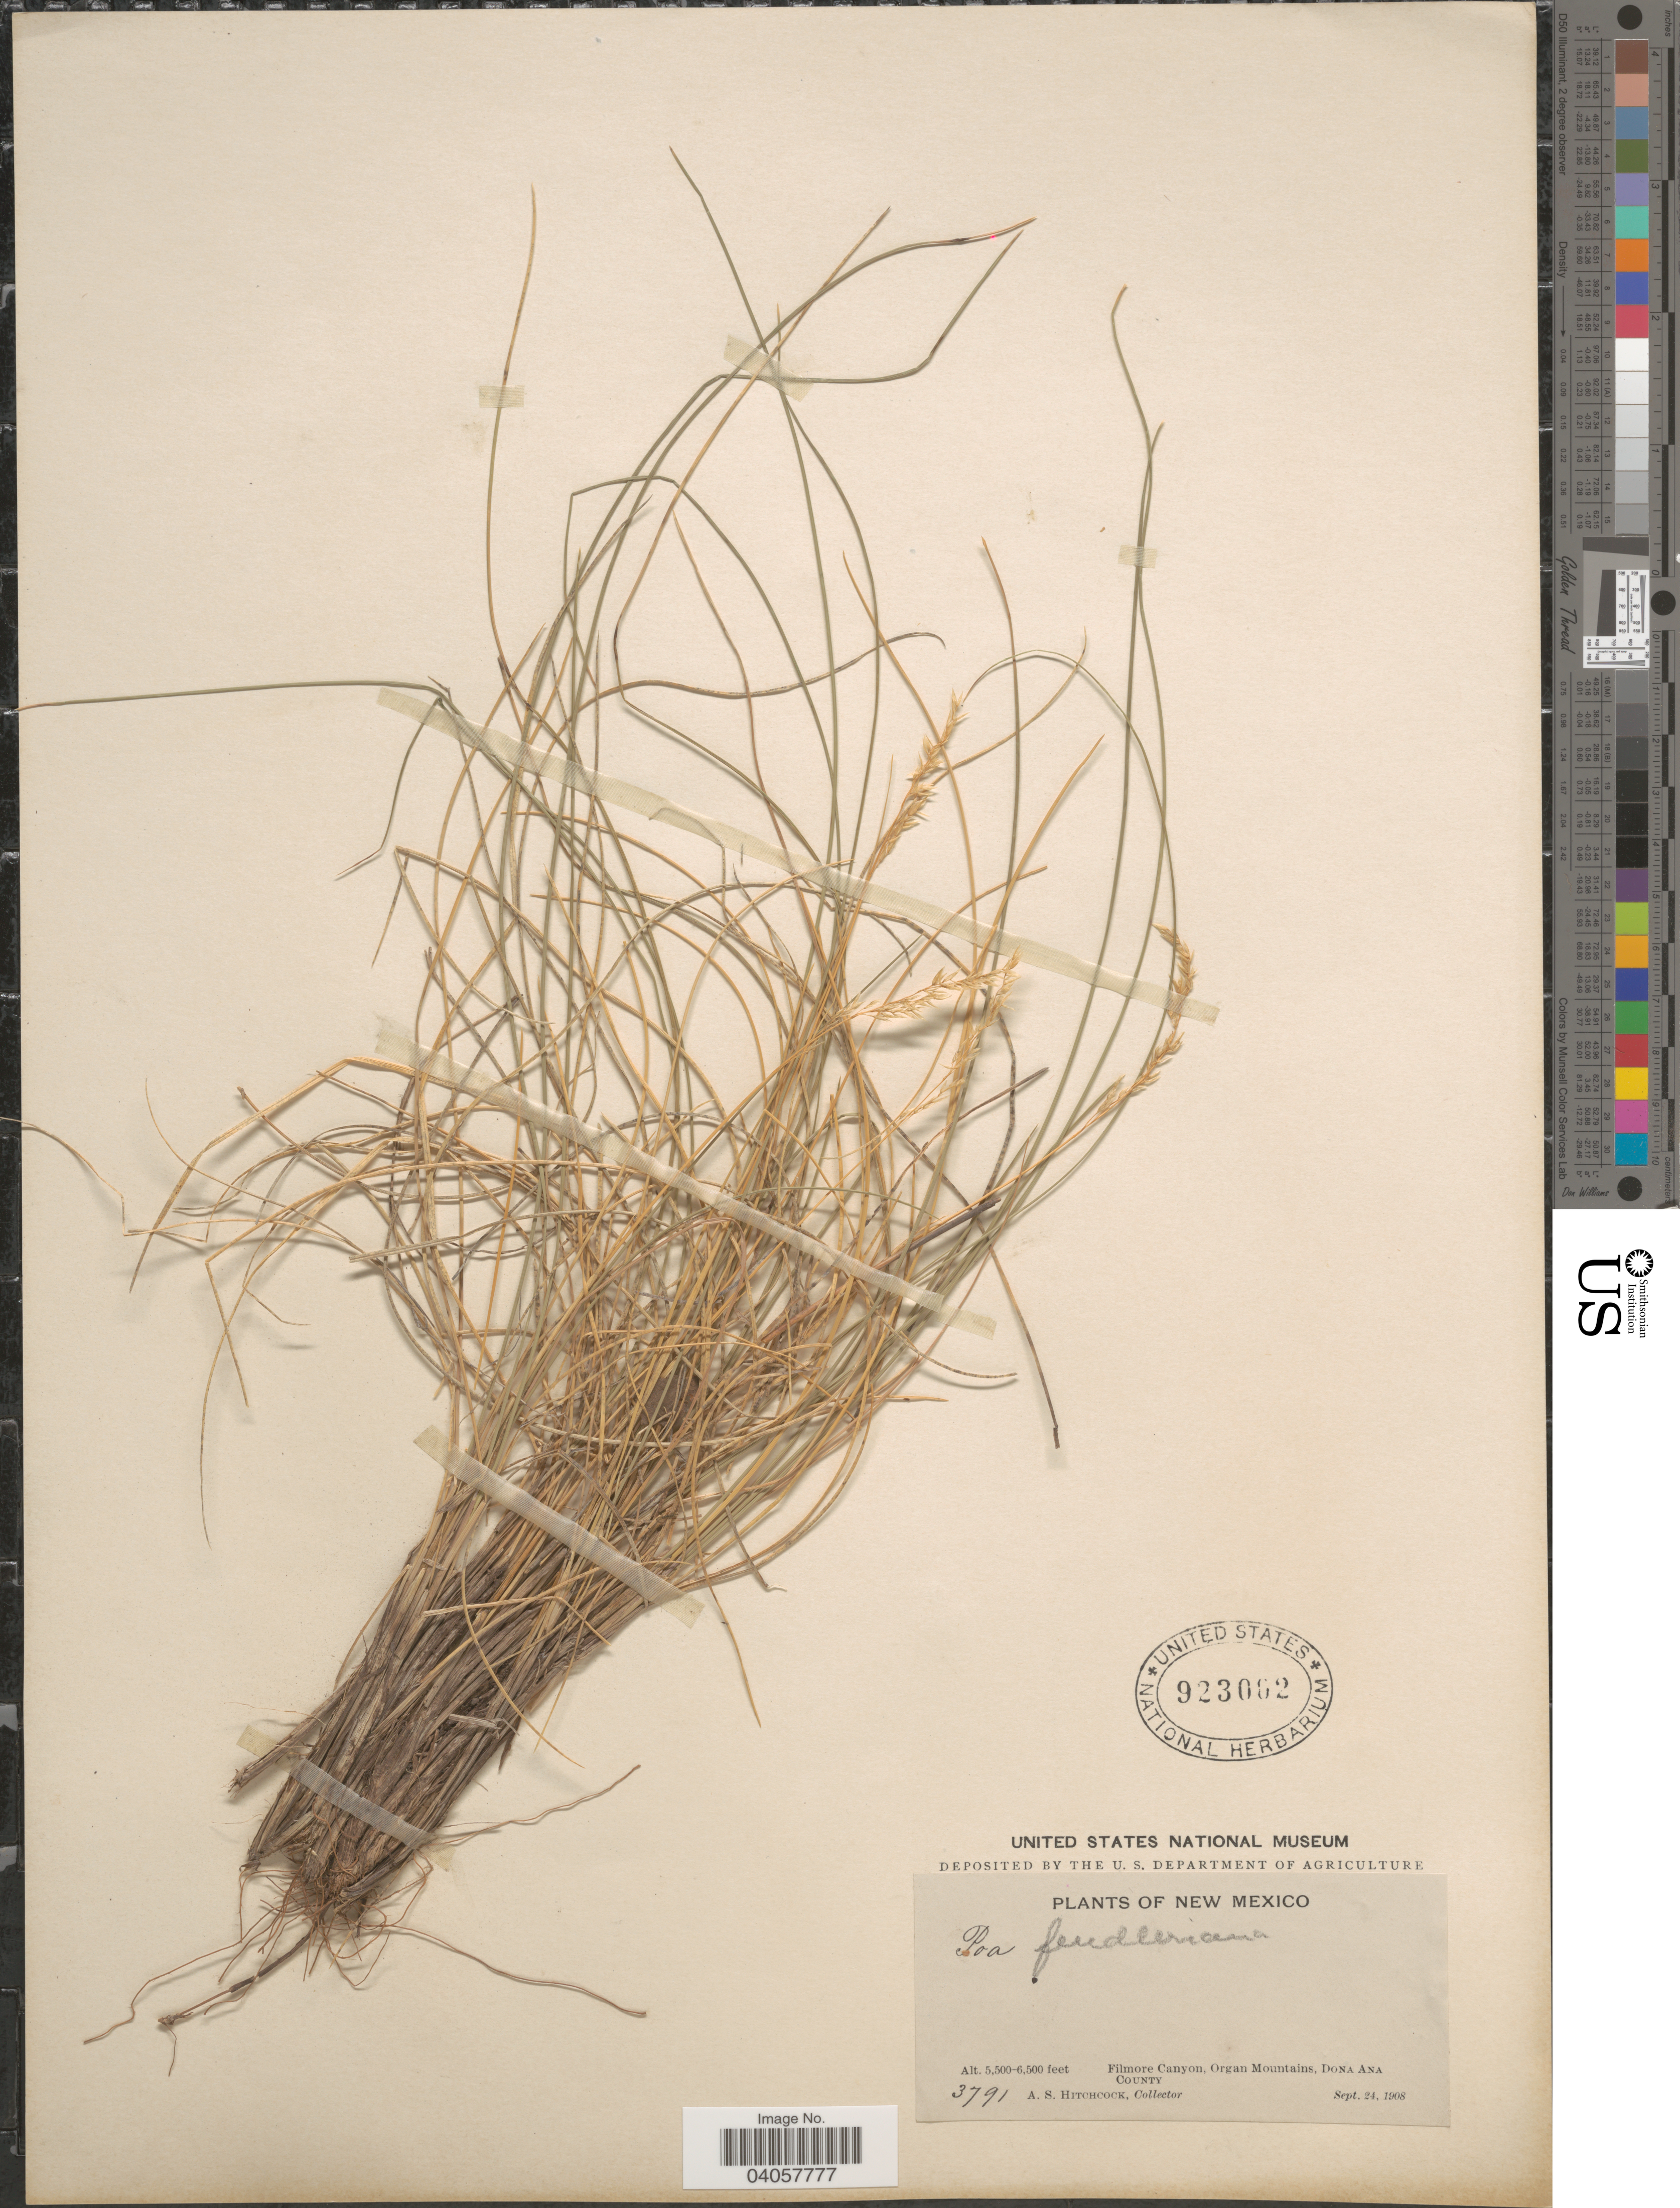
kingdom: Plantae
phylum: Tracheophyta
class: Liliopsida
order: Poales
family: Poaceae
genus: Poa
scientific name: Poa fendleriana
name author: (Steud.) Vasey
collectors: A. S. Hitchcock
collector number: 3791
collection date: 1908-09-24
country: United States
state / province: New Mexico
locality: Filmore Canyon, Organ Mountains, Dona Ana County.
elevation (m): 1676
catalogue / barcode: US 923002